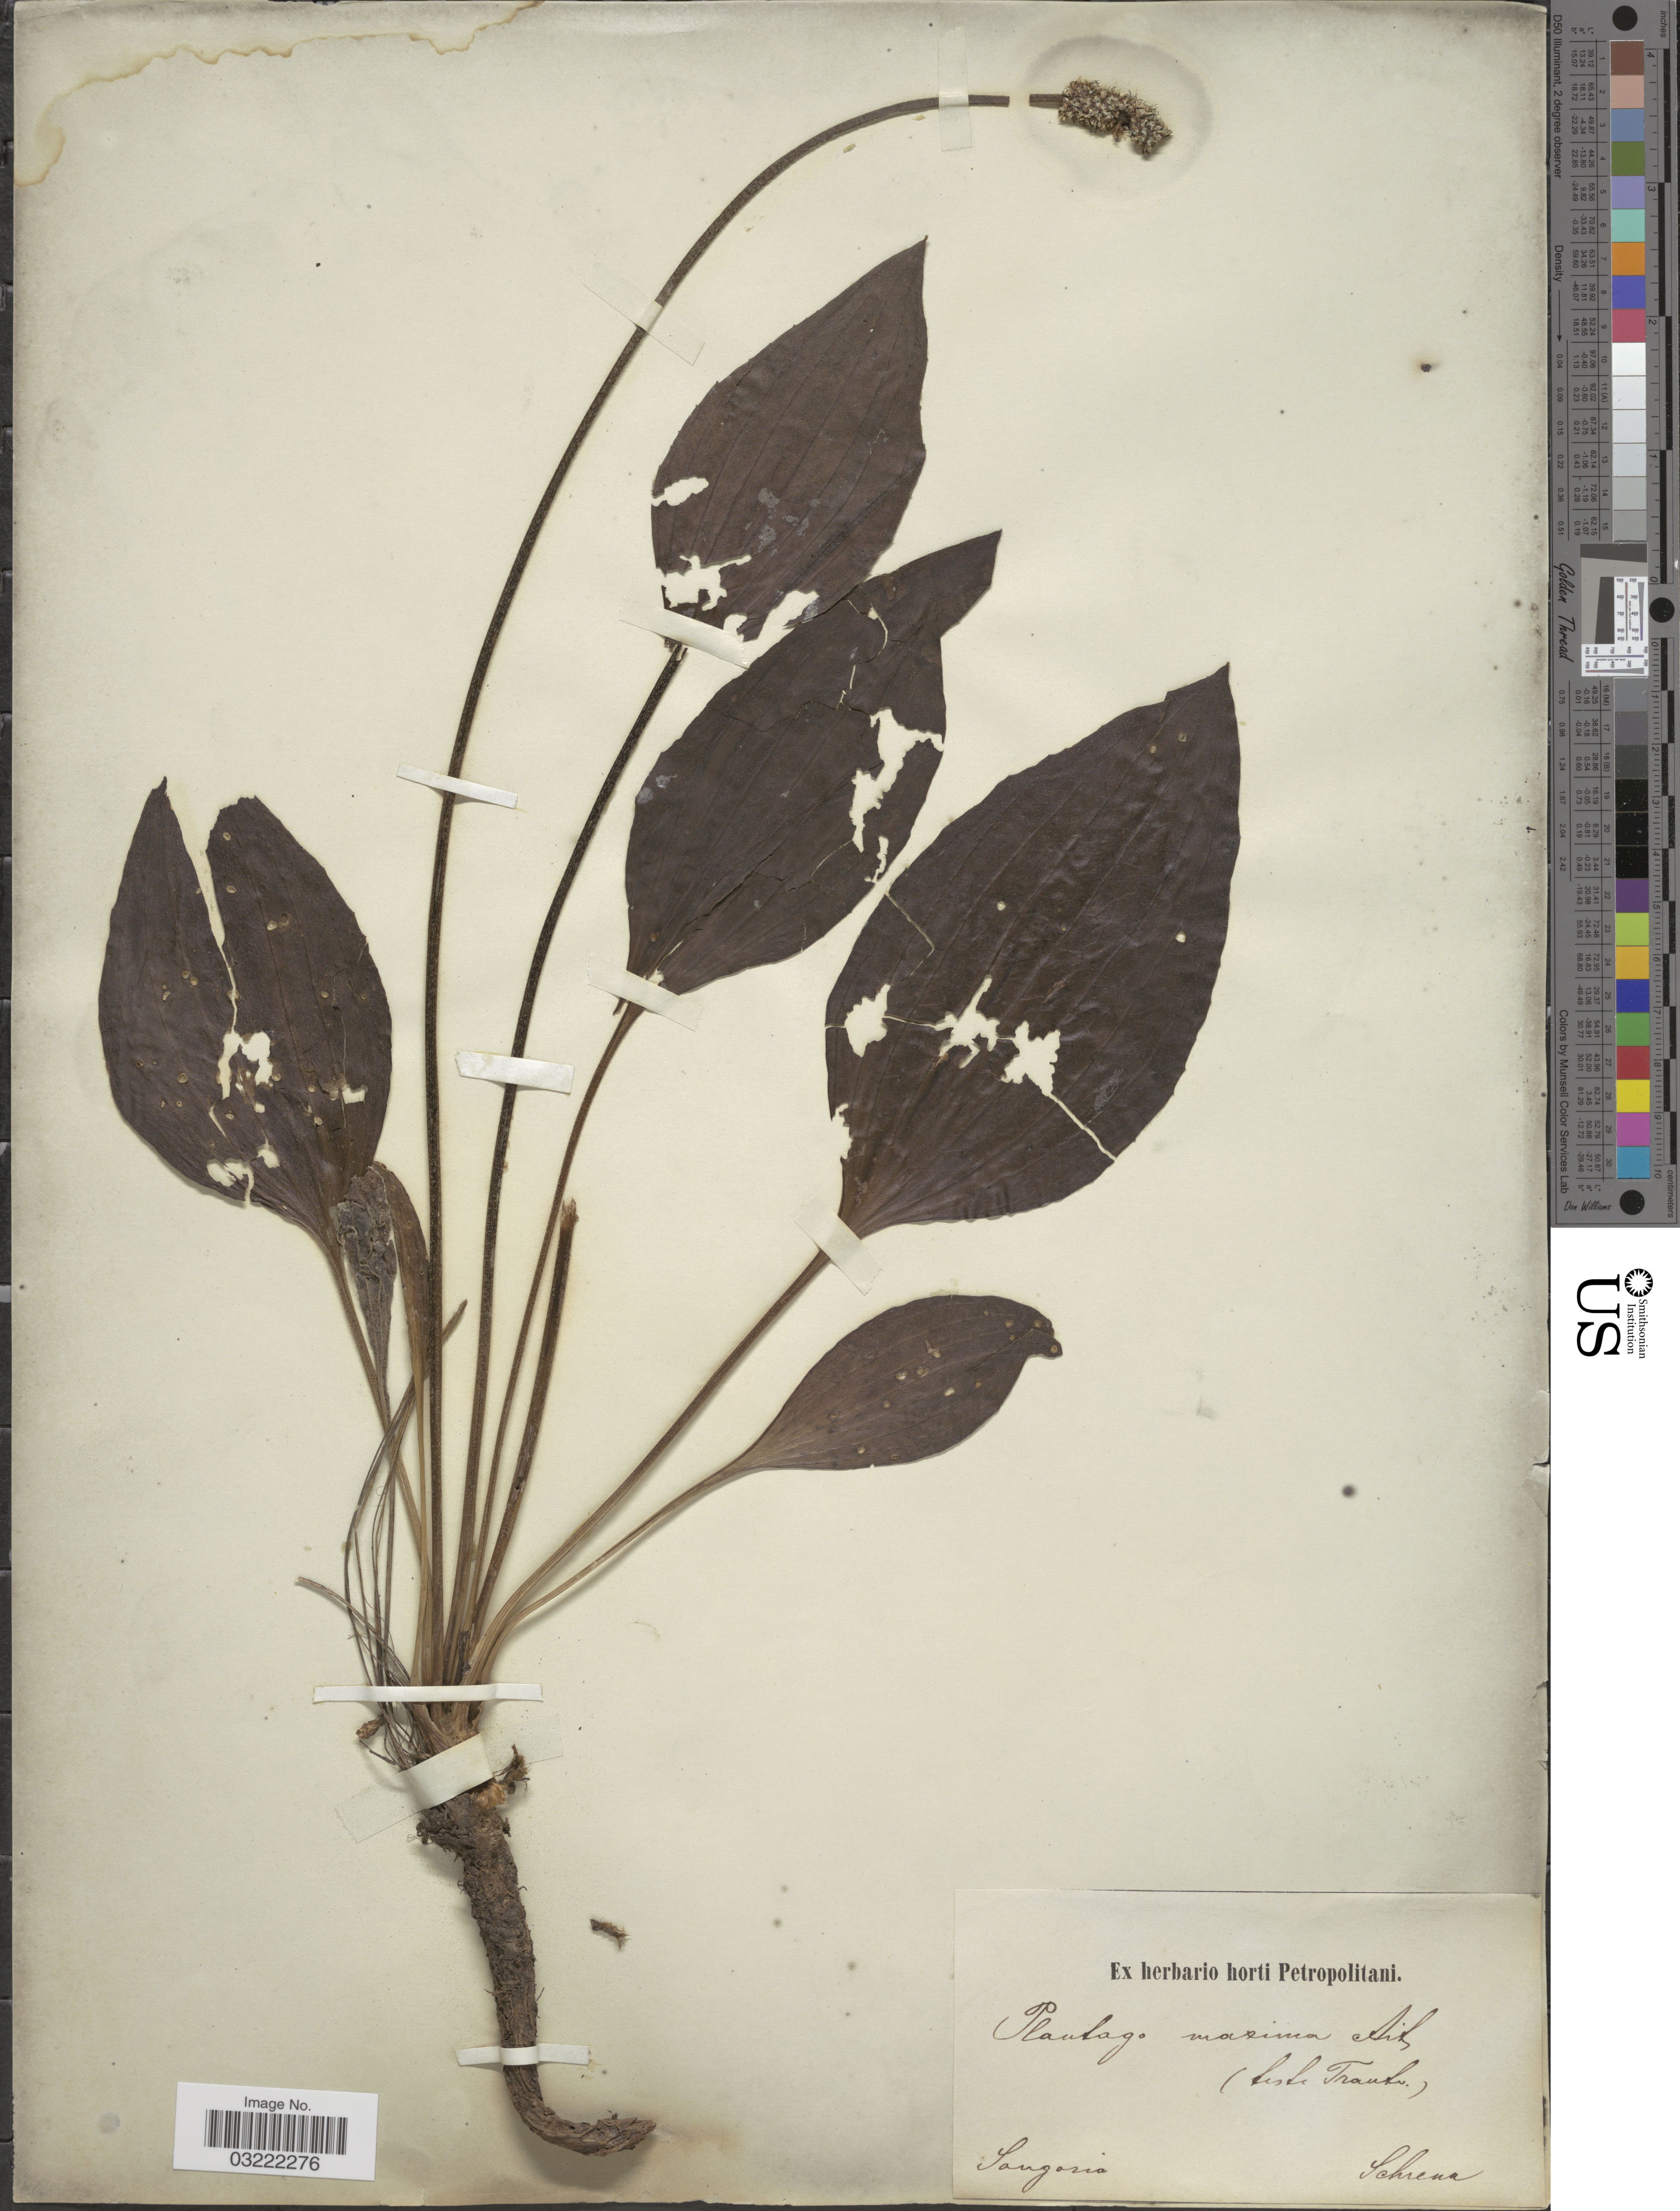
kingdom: Plantae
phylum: Tracheophyta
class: Magnoliopsida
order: Lamiales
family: Plantaginaceae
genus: Plantago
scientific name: Plantago maxima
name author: Juss. ex Jacq.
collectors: A.G. Schrenk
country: Kazakhstan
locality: Songoria.